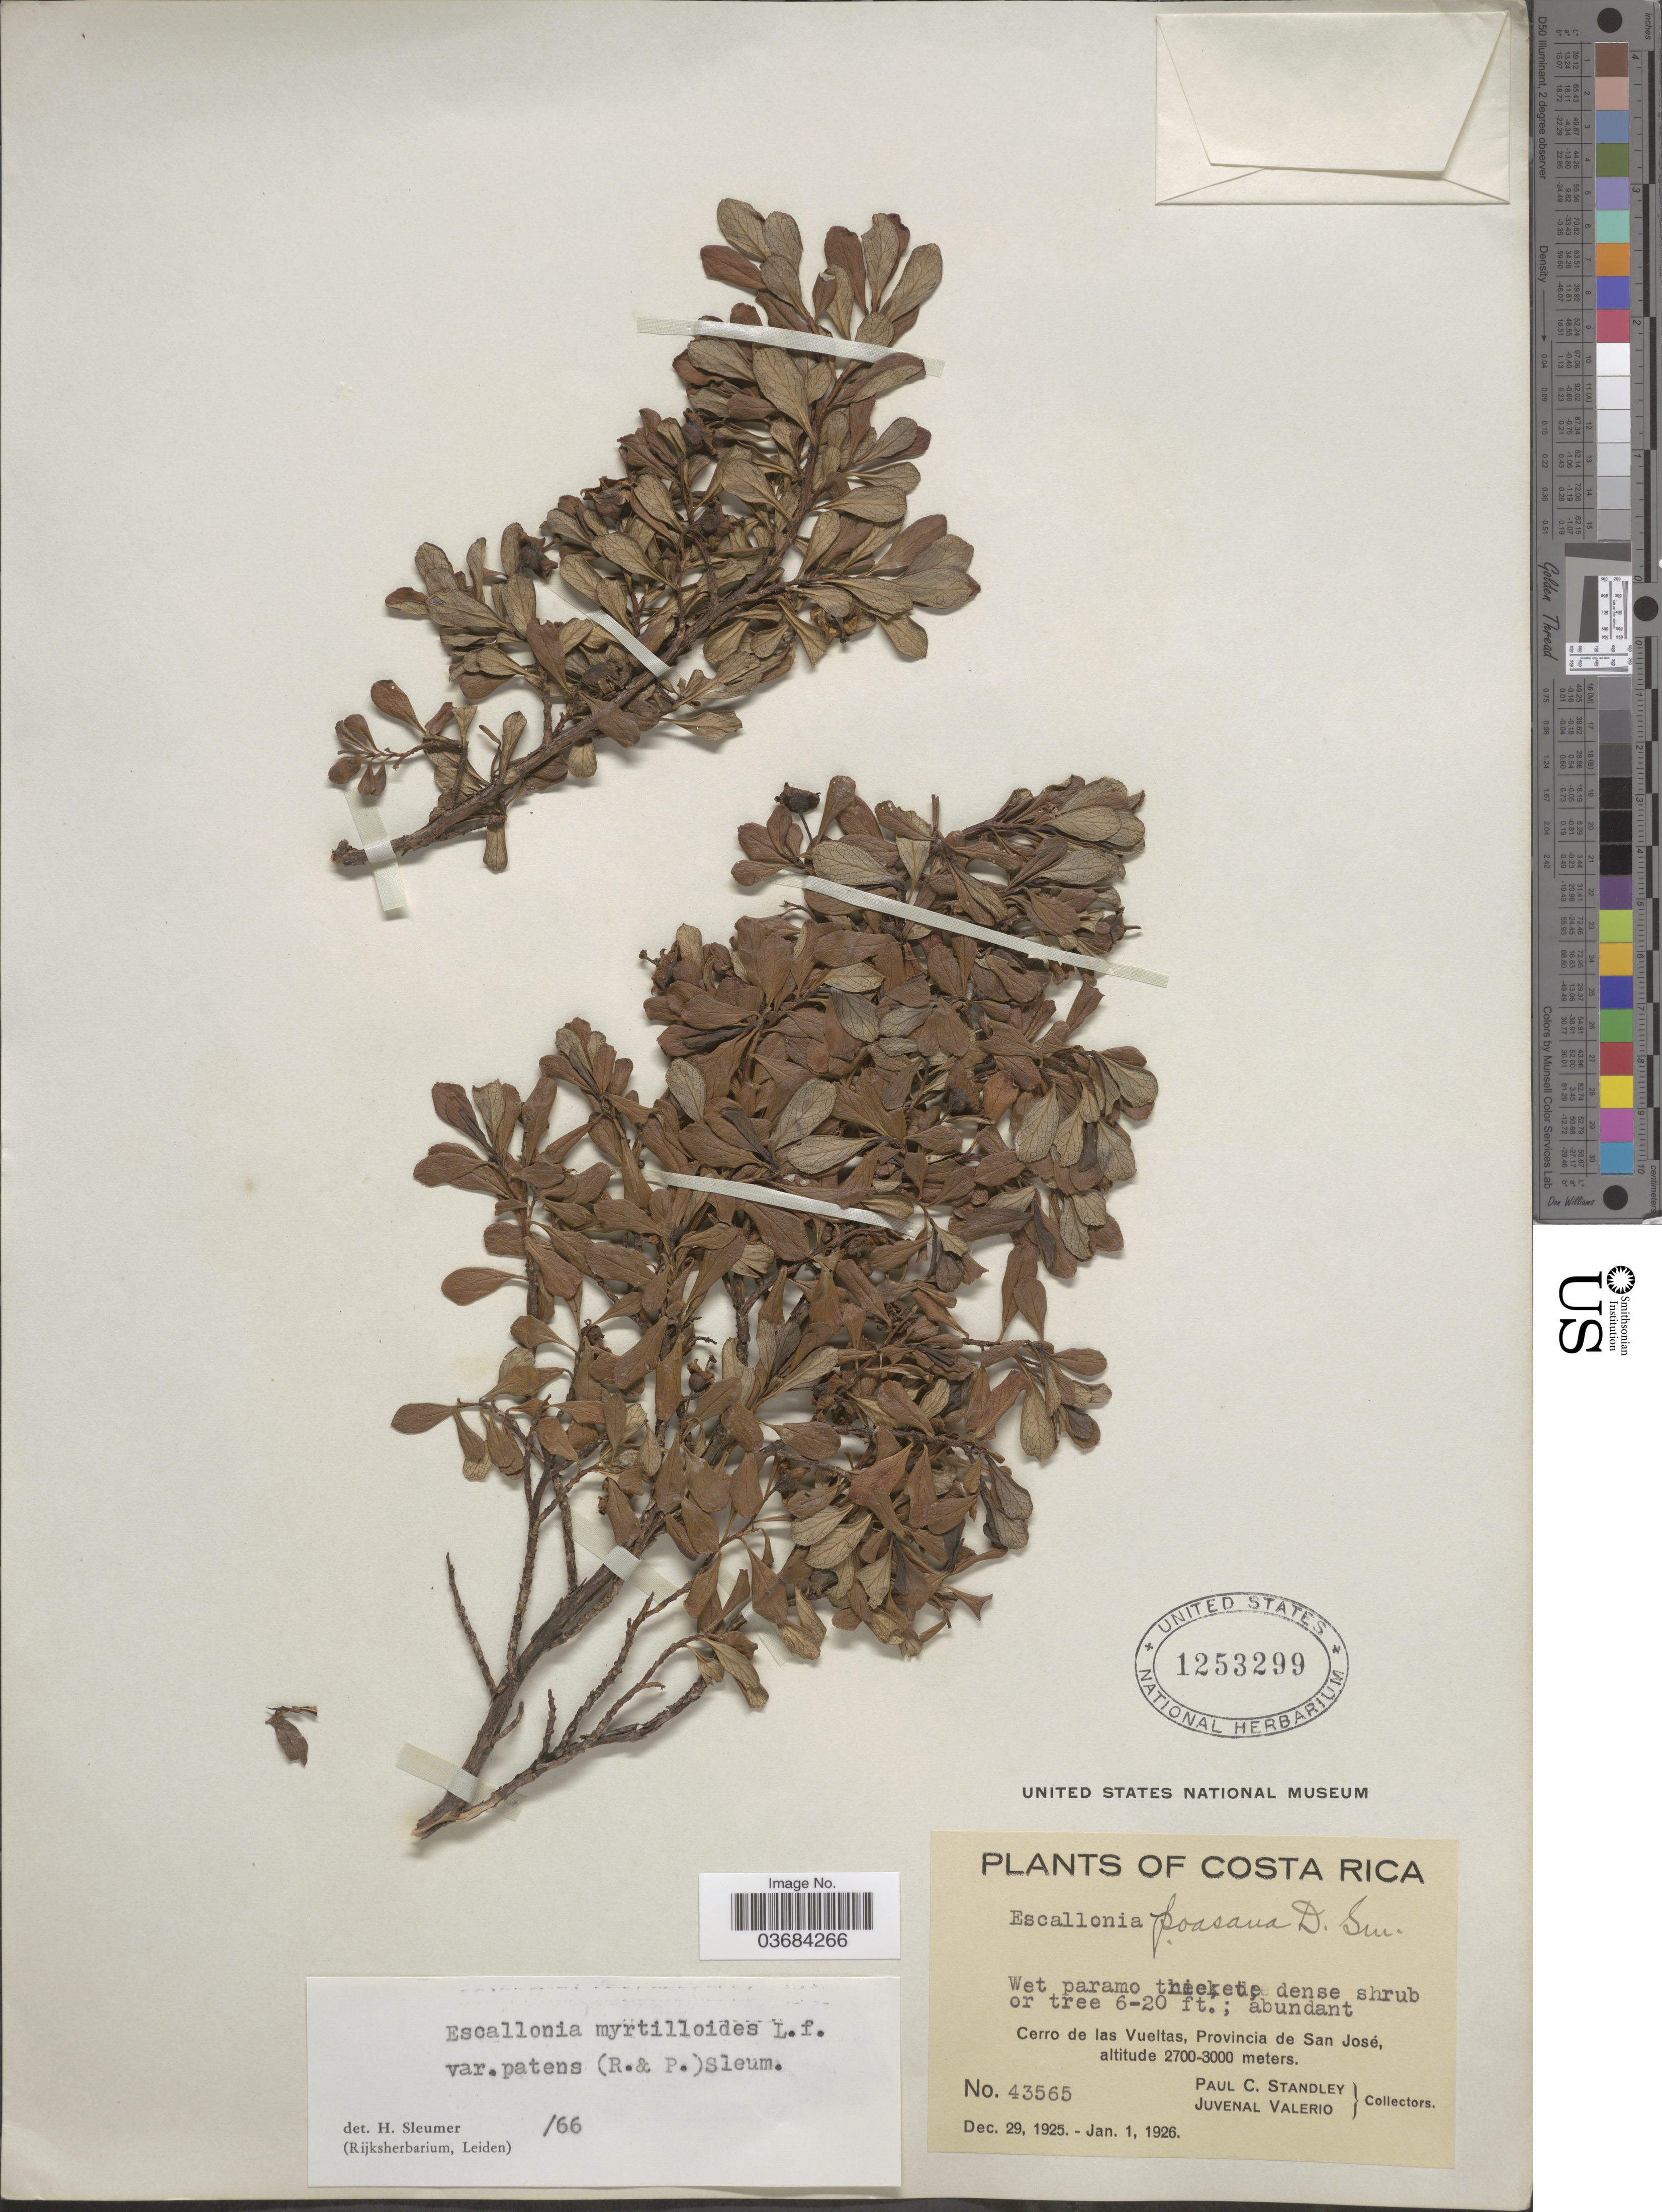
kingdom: Plantae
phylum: Tracheophyta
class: Magnoliopsida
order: Escalloniales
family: Escalloniaceae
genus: Escallonia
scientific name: Escallonia myrtilloides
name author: L. f.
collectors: P. C. Standley & J. Valerio R.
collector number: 43565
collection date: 1925-12-29/1926-01-01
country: Costa Rica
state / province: San José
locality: Wet paramo thicket. Cerro de las Vueltas.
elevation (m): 2700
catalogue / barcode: US 1253299